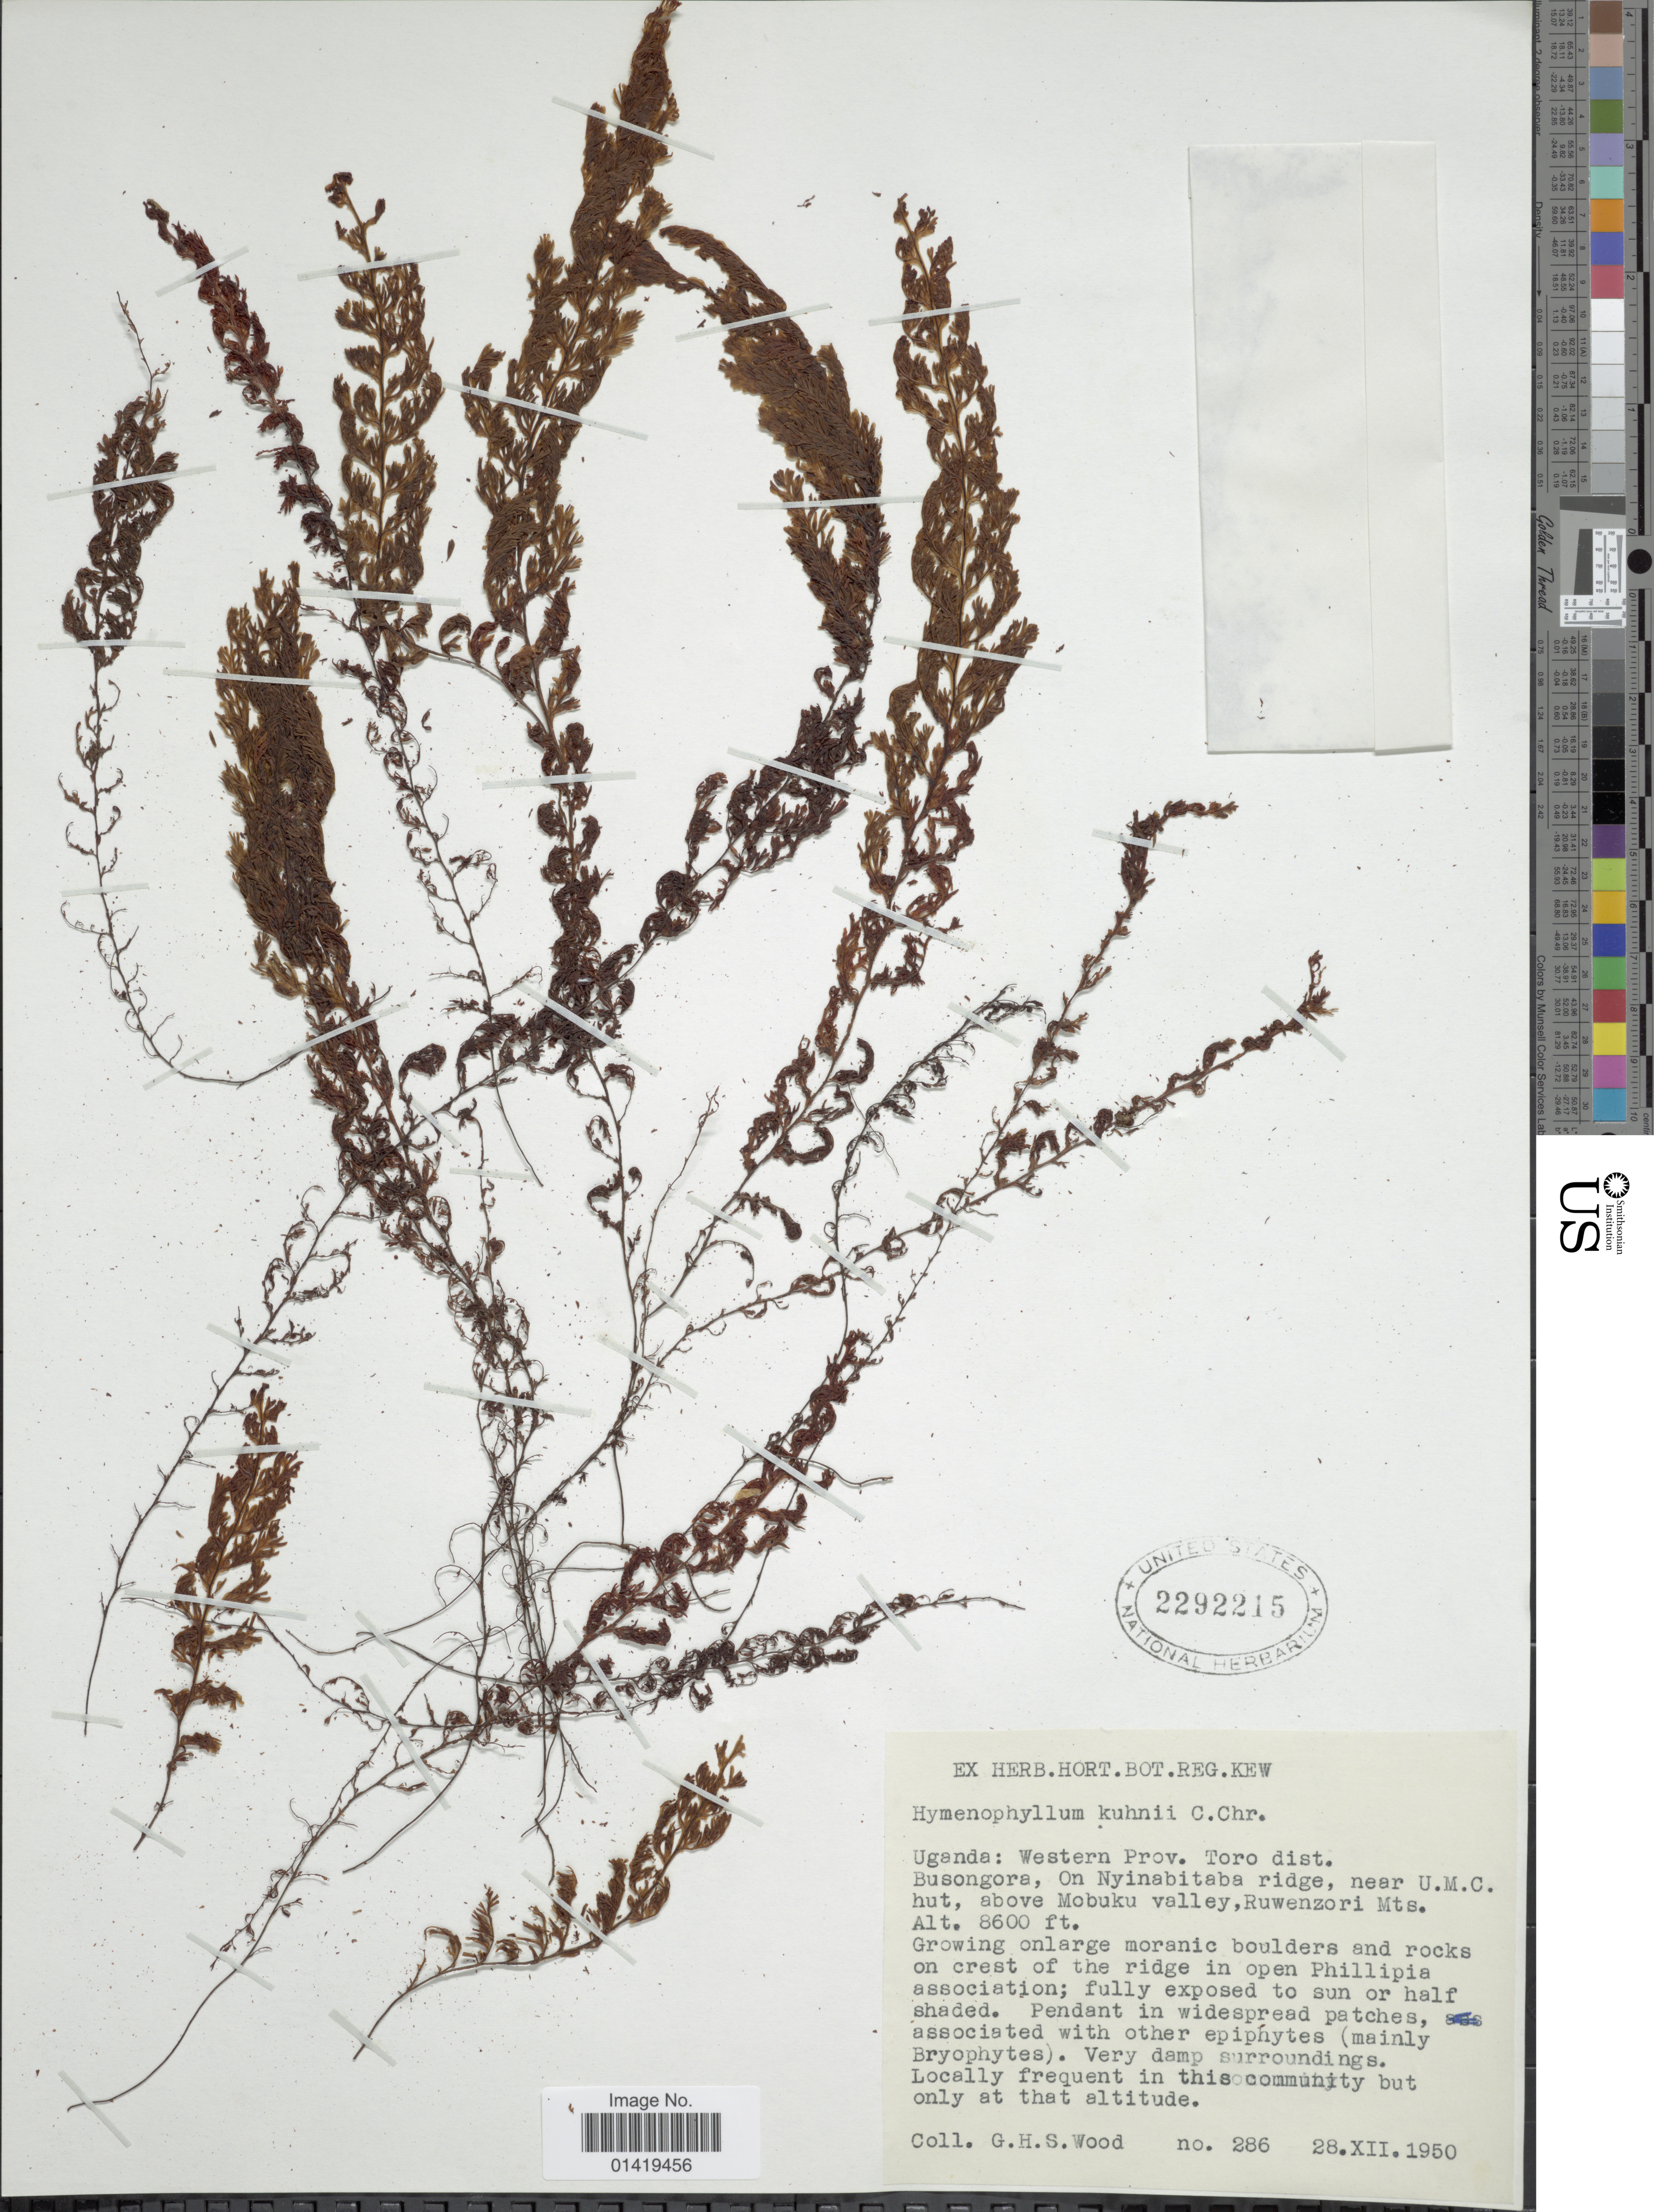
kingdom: Plantae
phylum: Tracheophyta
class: Polypodiopsida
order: Hymenophyllales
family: Hymenophyllaceae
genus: Hymenophyllum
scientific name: Hymenophyllum kuhnii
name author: C. Chr.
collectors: G. Wood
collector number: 286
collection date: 1950-12-28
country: Uganda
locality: Western Prov. Toro dist., Busongora, on Nyinabitaba ridge, near U.M.C. hut above Mobuku valley, Ruwenzori Mts.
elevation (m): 2621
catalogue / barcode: US 2292215